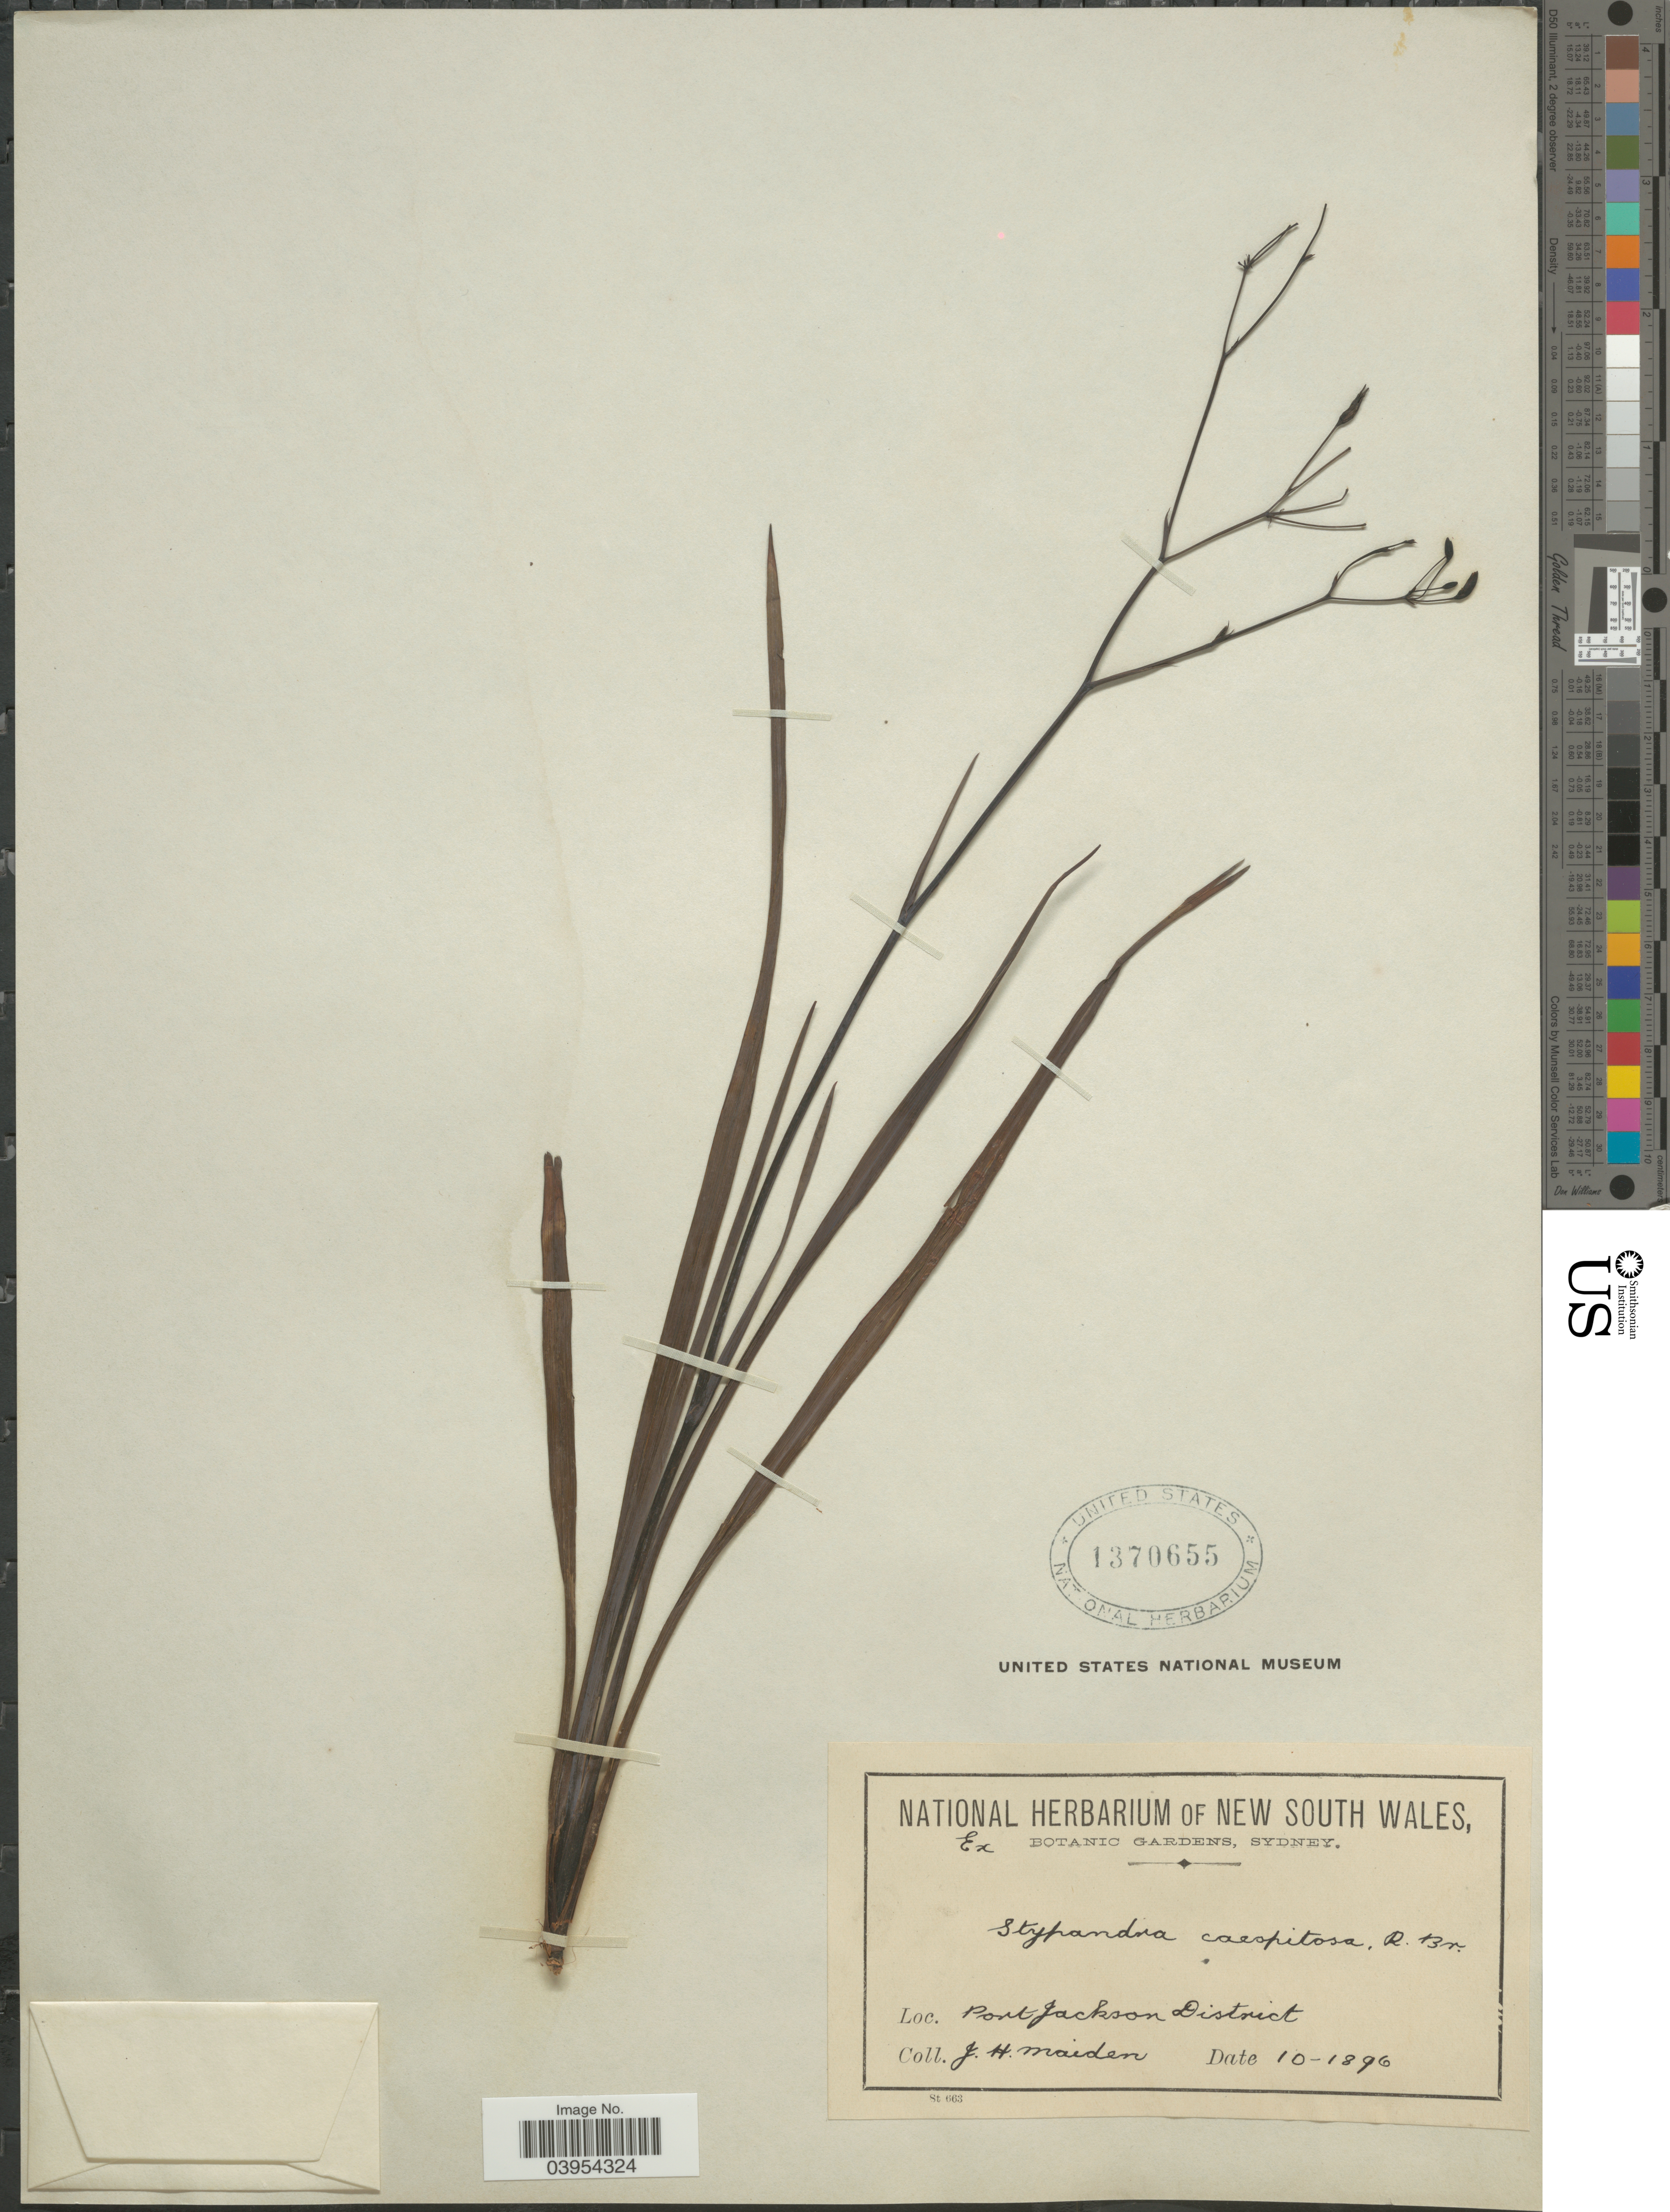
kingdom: Plantae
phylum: Tracheophyta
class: Liliopsida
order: Asparagales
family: Asphodelaceae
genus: Thelionema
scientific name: Thelionema caespitosum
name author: (R. Br.) R.J.F. Hend.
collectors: J. Maiden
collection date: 1896-10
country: Australia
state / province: New South Wales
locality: Port Jackson District.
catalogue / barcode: US 1370655